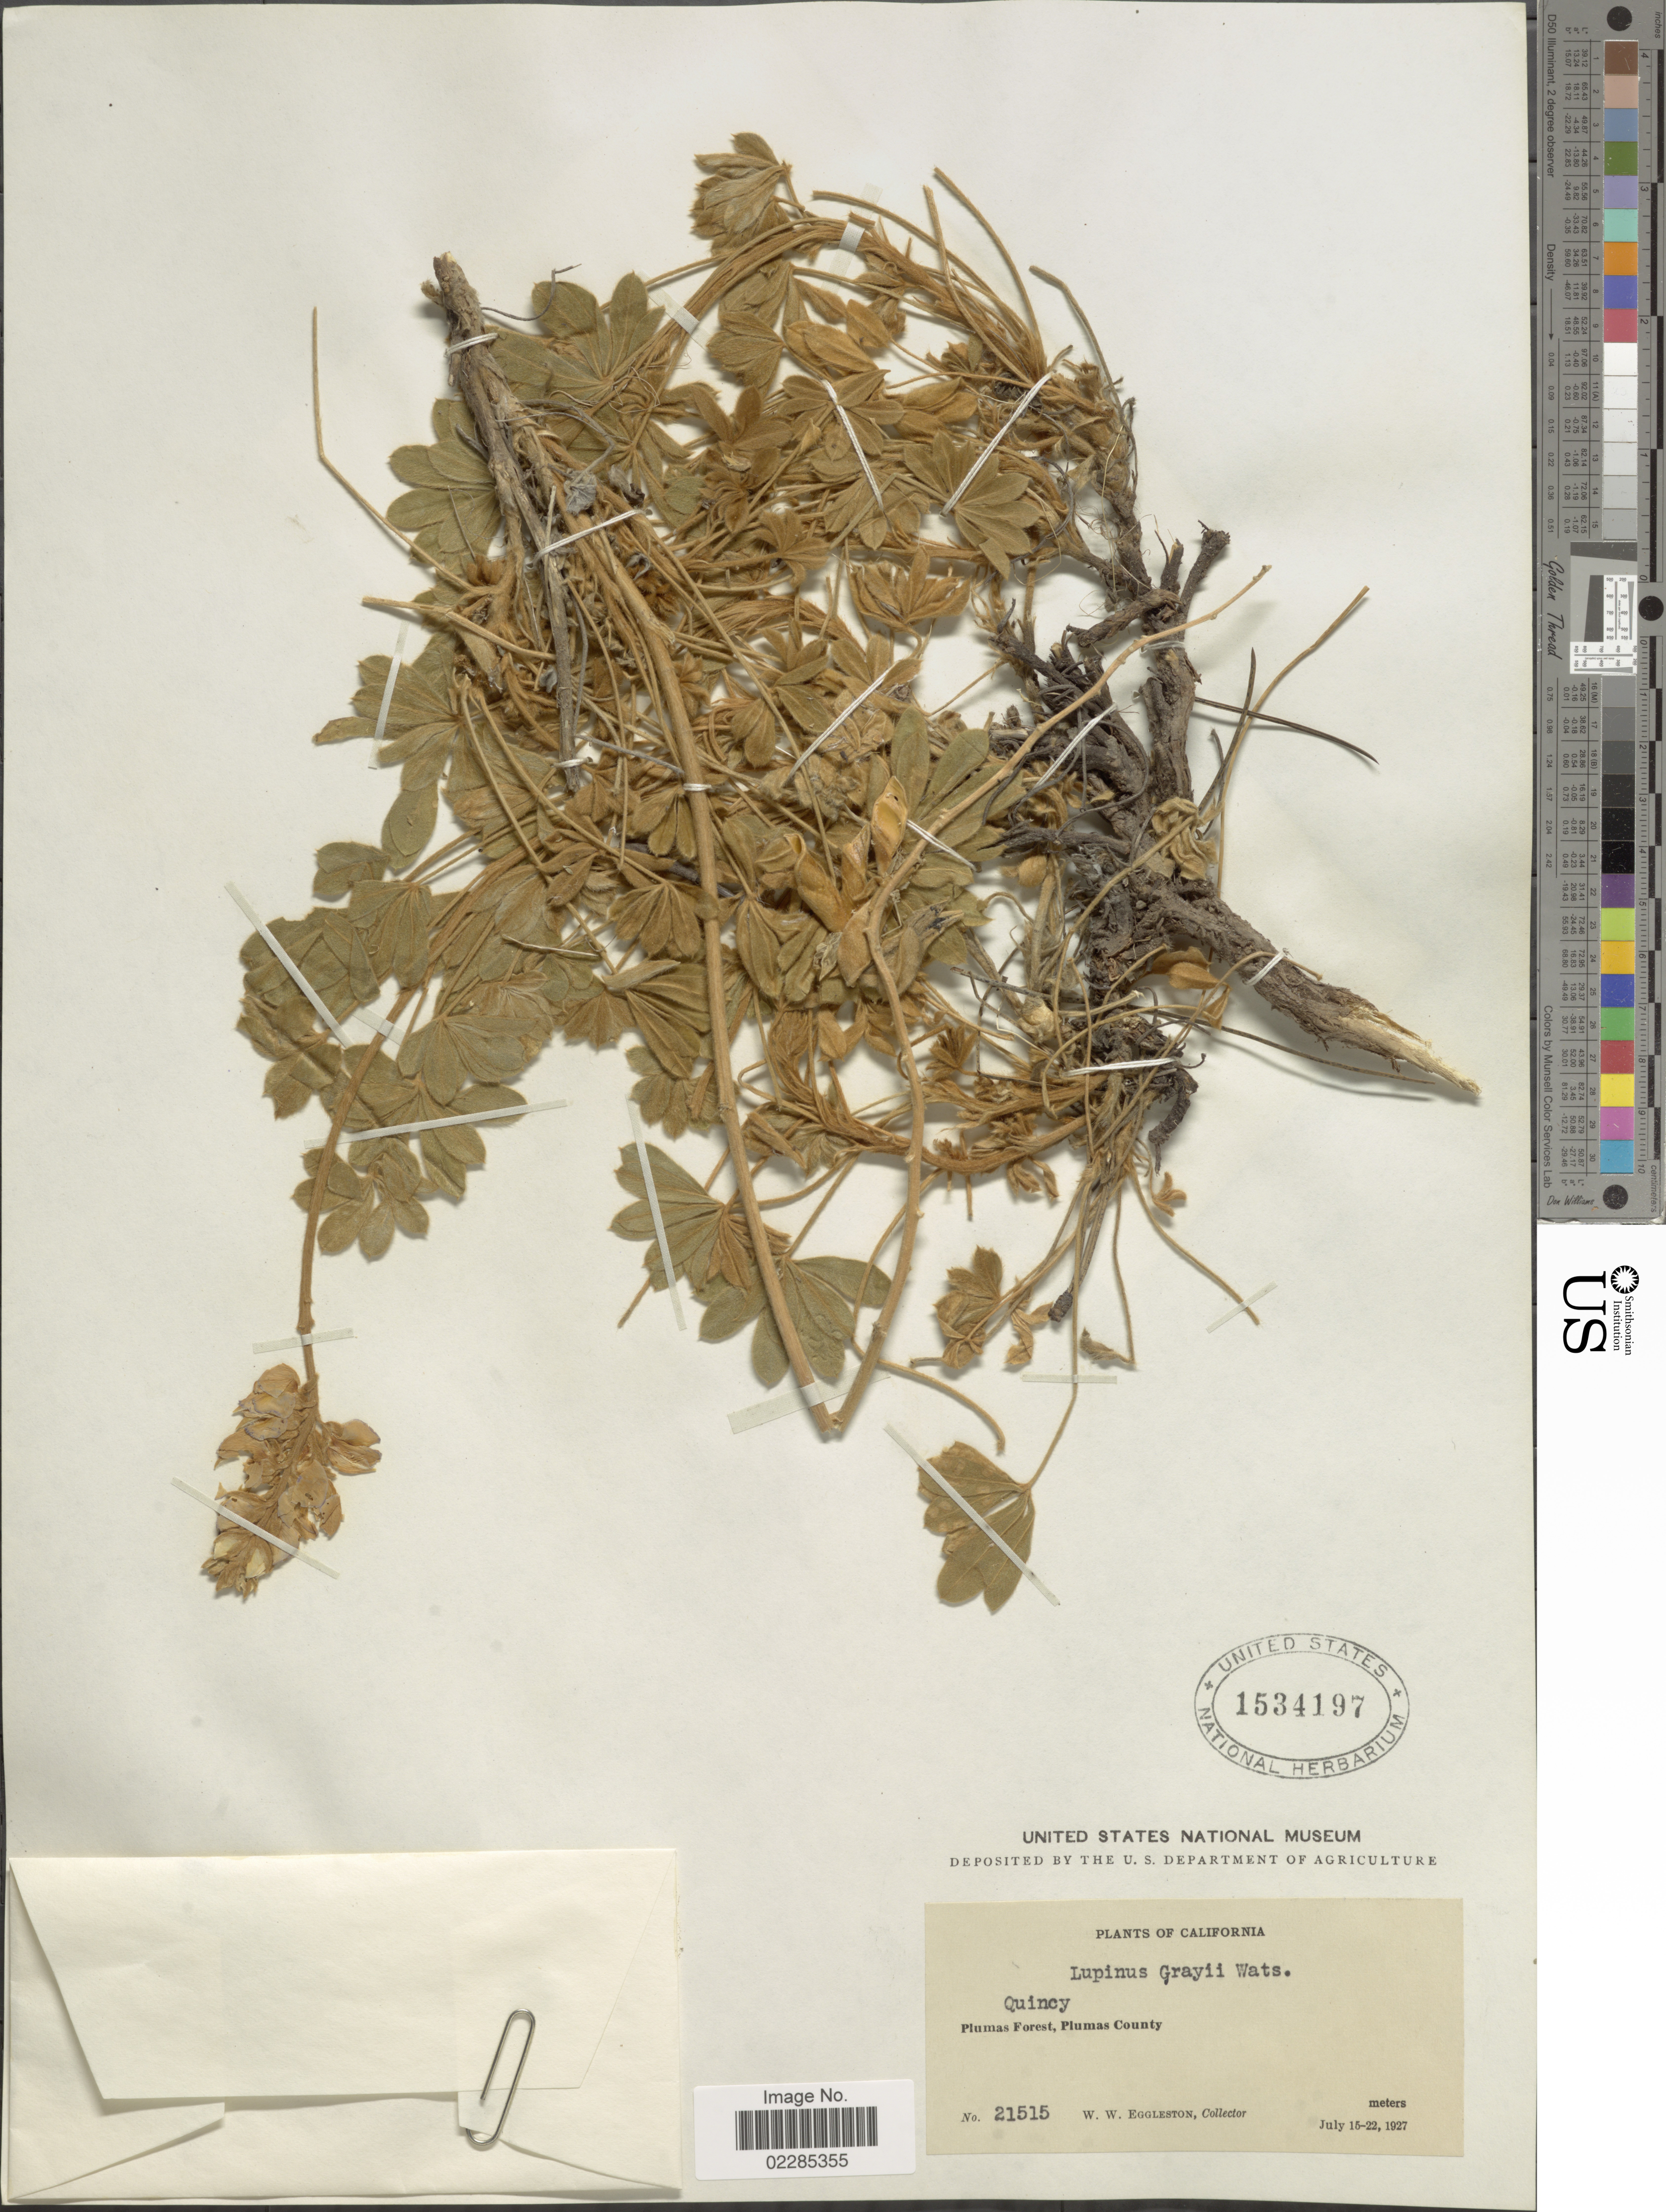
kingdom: Plantae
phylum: Tracheophyta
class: Magnoliopsida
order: Fabales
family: Fabaceae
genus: Lupinus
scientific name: Lupinus grayi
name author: S. Watson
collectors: W. W. Eggleston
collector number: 21515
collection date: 1927-07-15/1927-07-22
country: United States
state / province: California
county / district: Plumas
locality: Quincy, Plumas Forest, Plumas County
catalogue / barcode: US 1534197